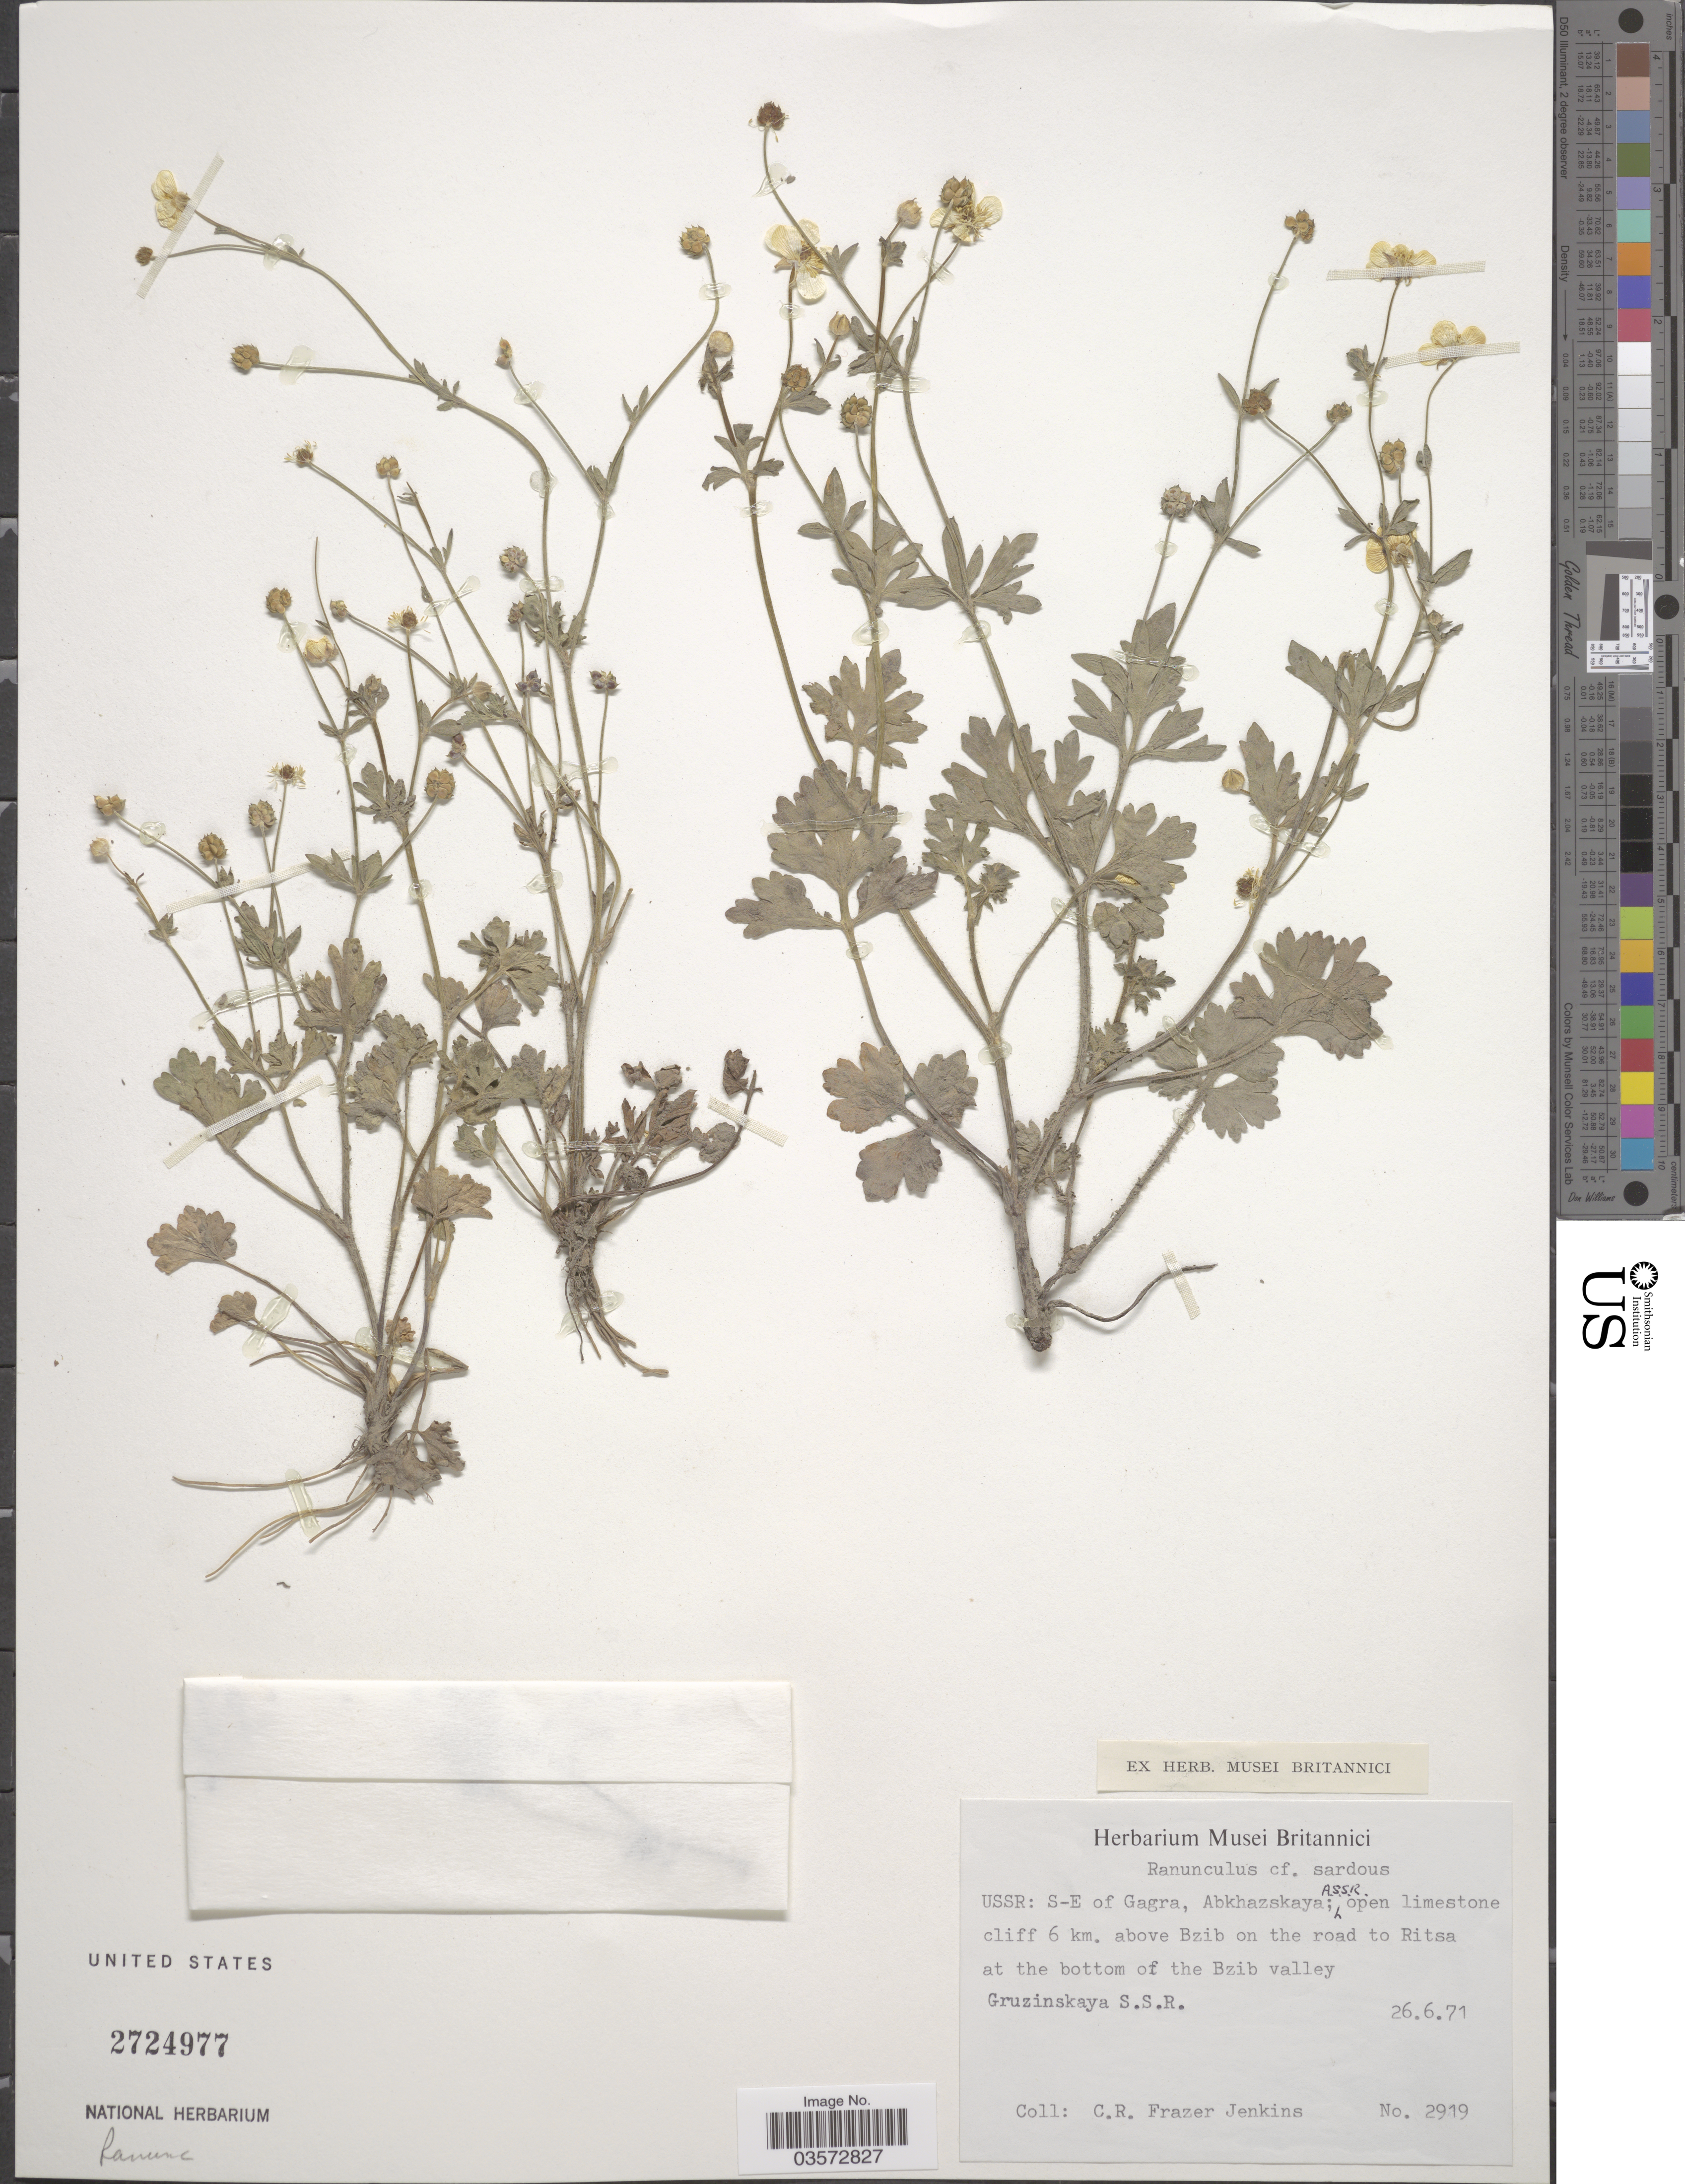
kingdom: Plantae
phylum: Tracheophyta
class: Magnoliopsida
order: Ranunculales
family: Ranunculaceae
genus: Ranunculus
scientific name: Ranunculus sardous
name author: Crantz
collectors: C. R. Fraser-Jenkins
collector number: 2919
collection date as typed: Transcribed d/m/y: 26/6/71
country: Georgia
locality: USSR: S-E of Gagra, Abkhazskaya; ASSR, open limestone cliff 6 km. above Bzib on the road to Ritsa at the bottom of the Bzib valley. Gruzinskaya S.S.R.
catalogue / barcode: US 2724977